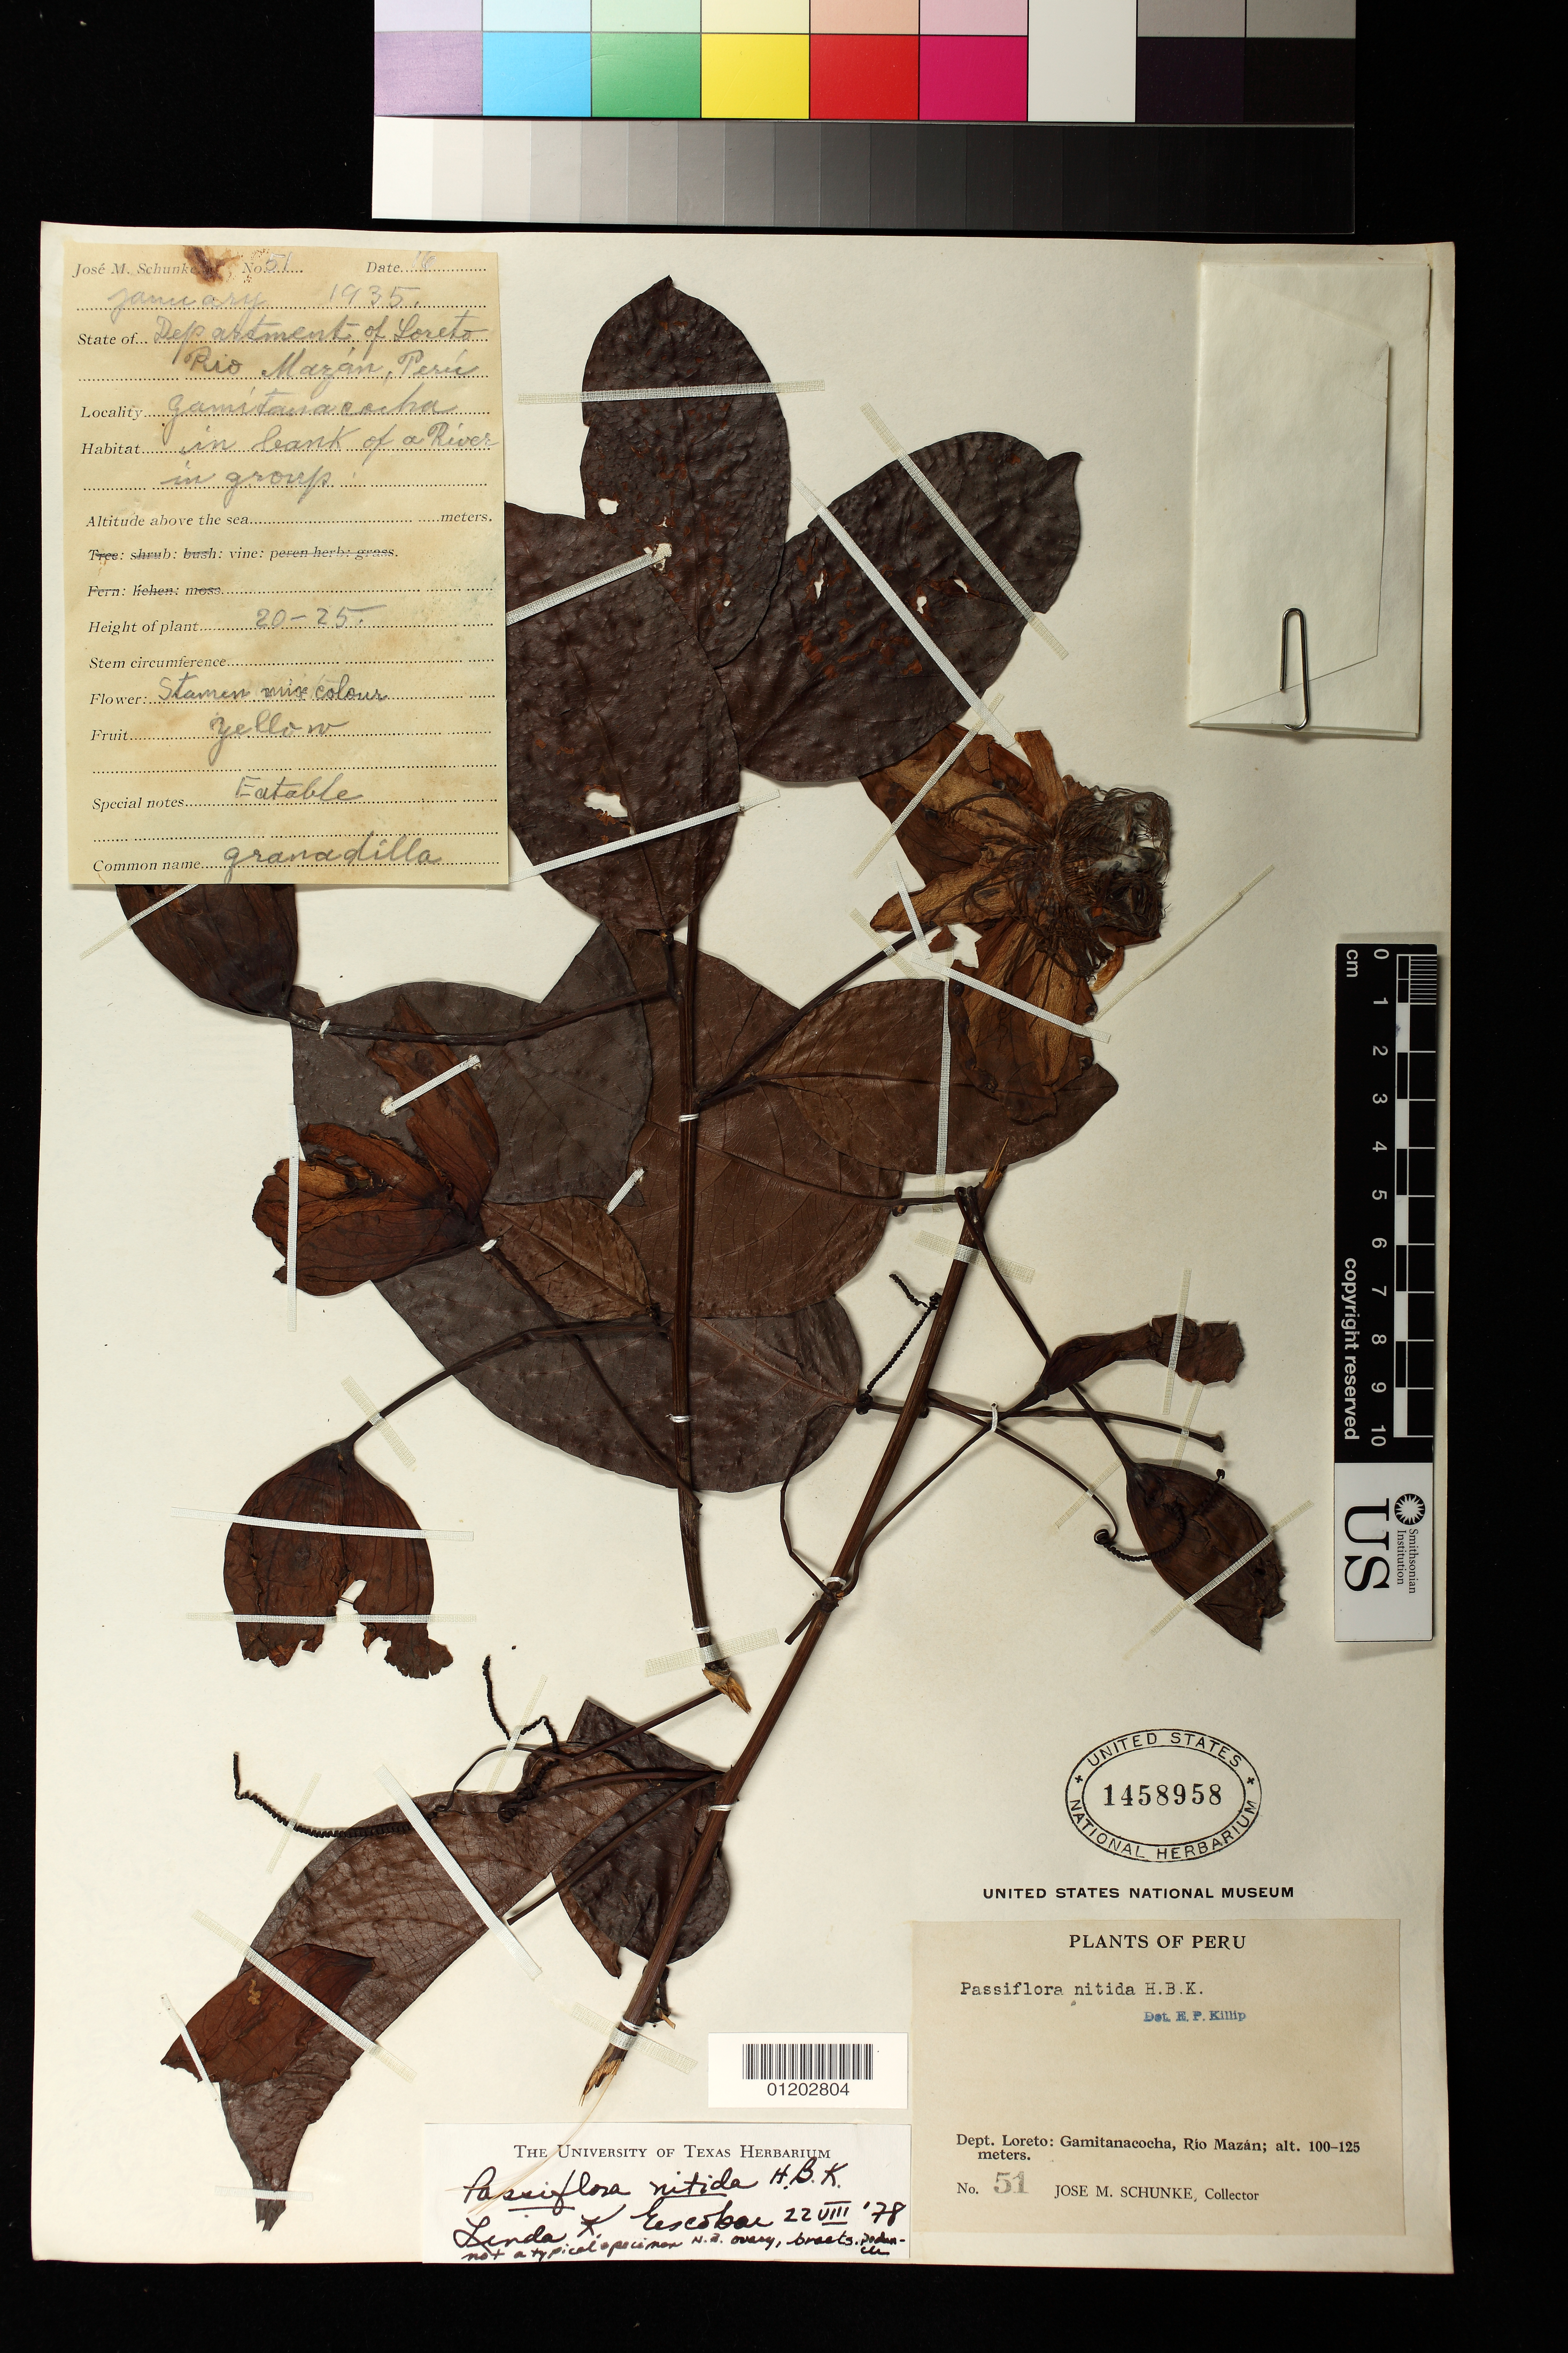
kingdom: Plantae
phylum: Tracheophyta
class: Magnoliopsida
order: Malpighiales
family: Passifloraceae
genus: Passiflora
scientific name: Passiflora nitida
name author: Kunth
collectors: J. M. Schunke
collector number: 51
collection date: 1935-01-16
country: Peru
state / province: Loreto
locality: Gamitanacocha, Rio Mazan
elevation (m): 100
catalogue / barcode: US 1458958